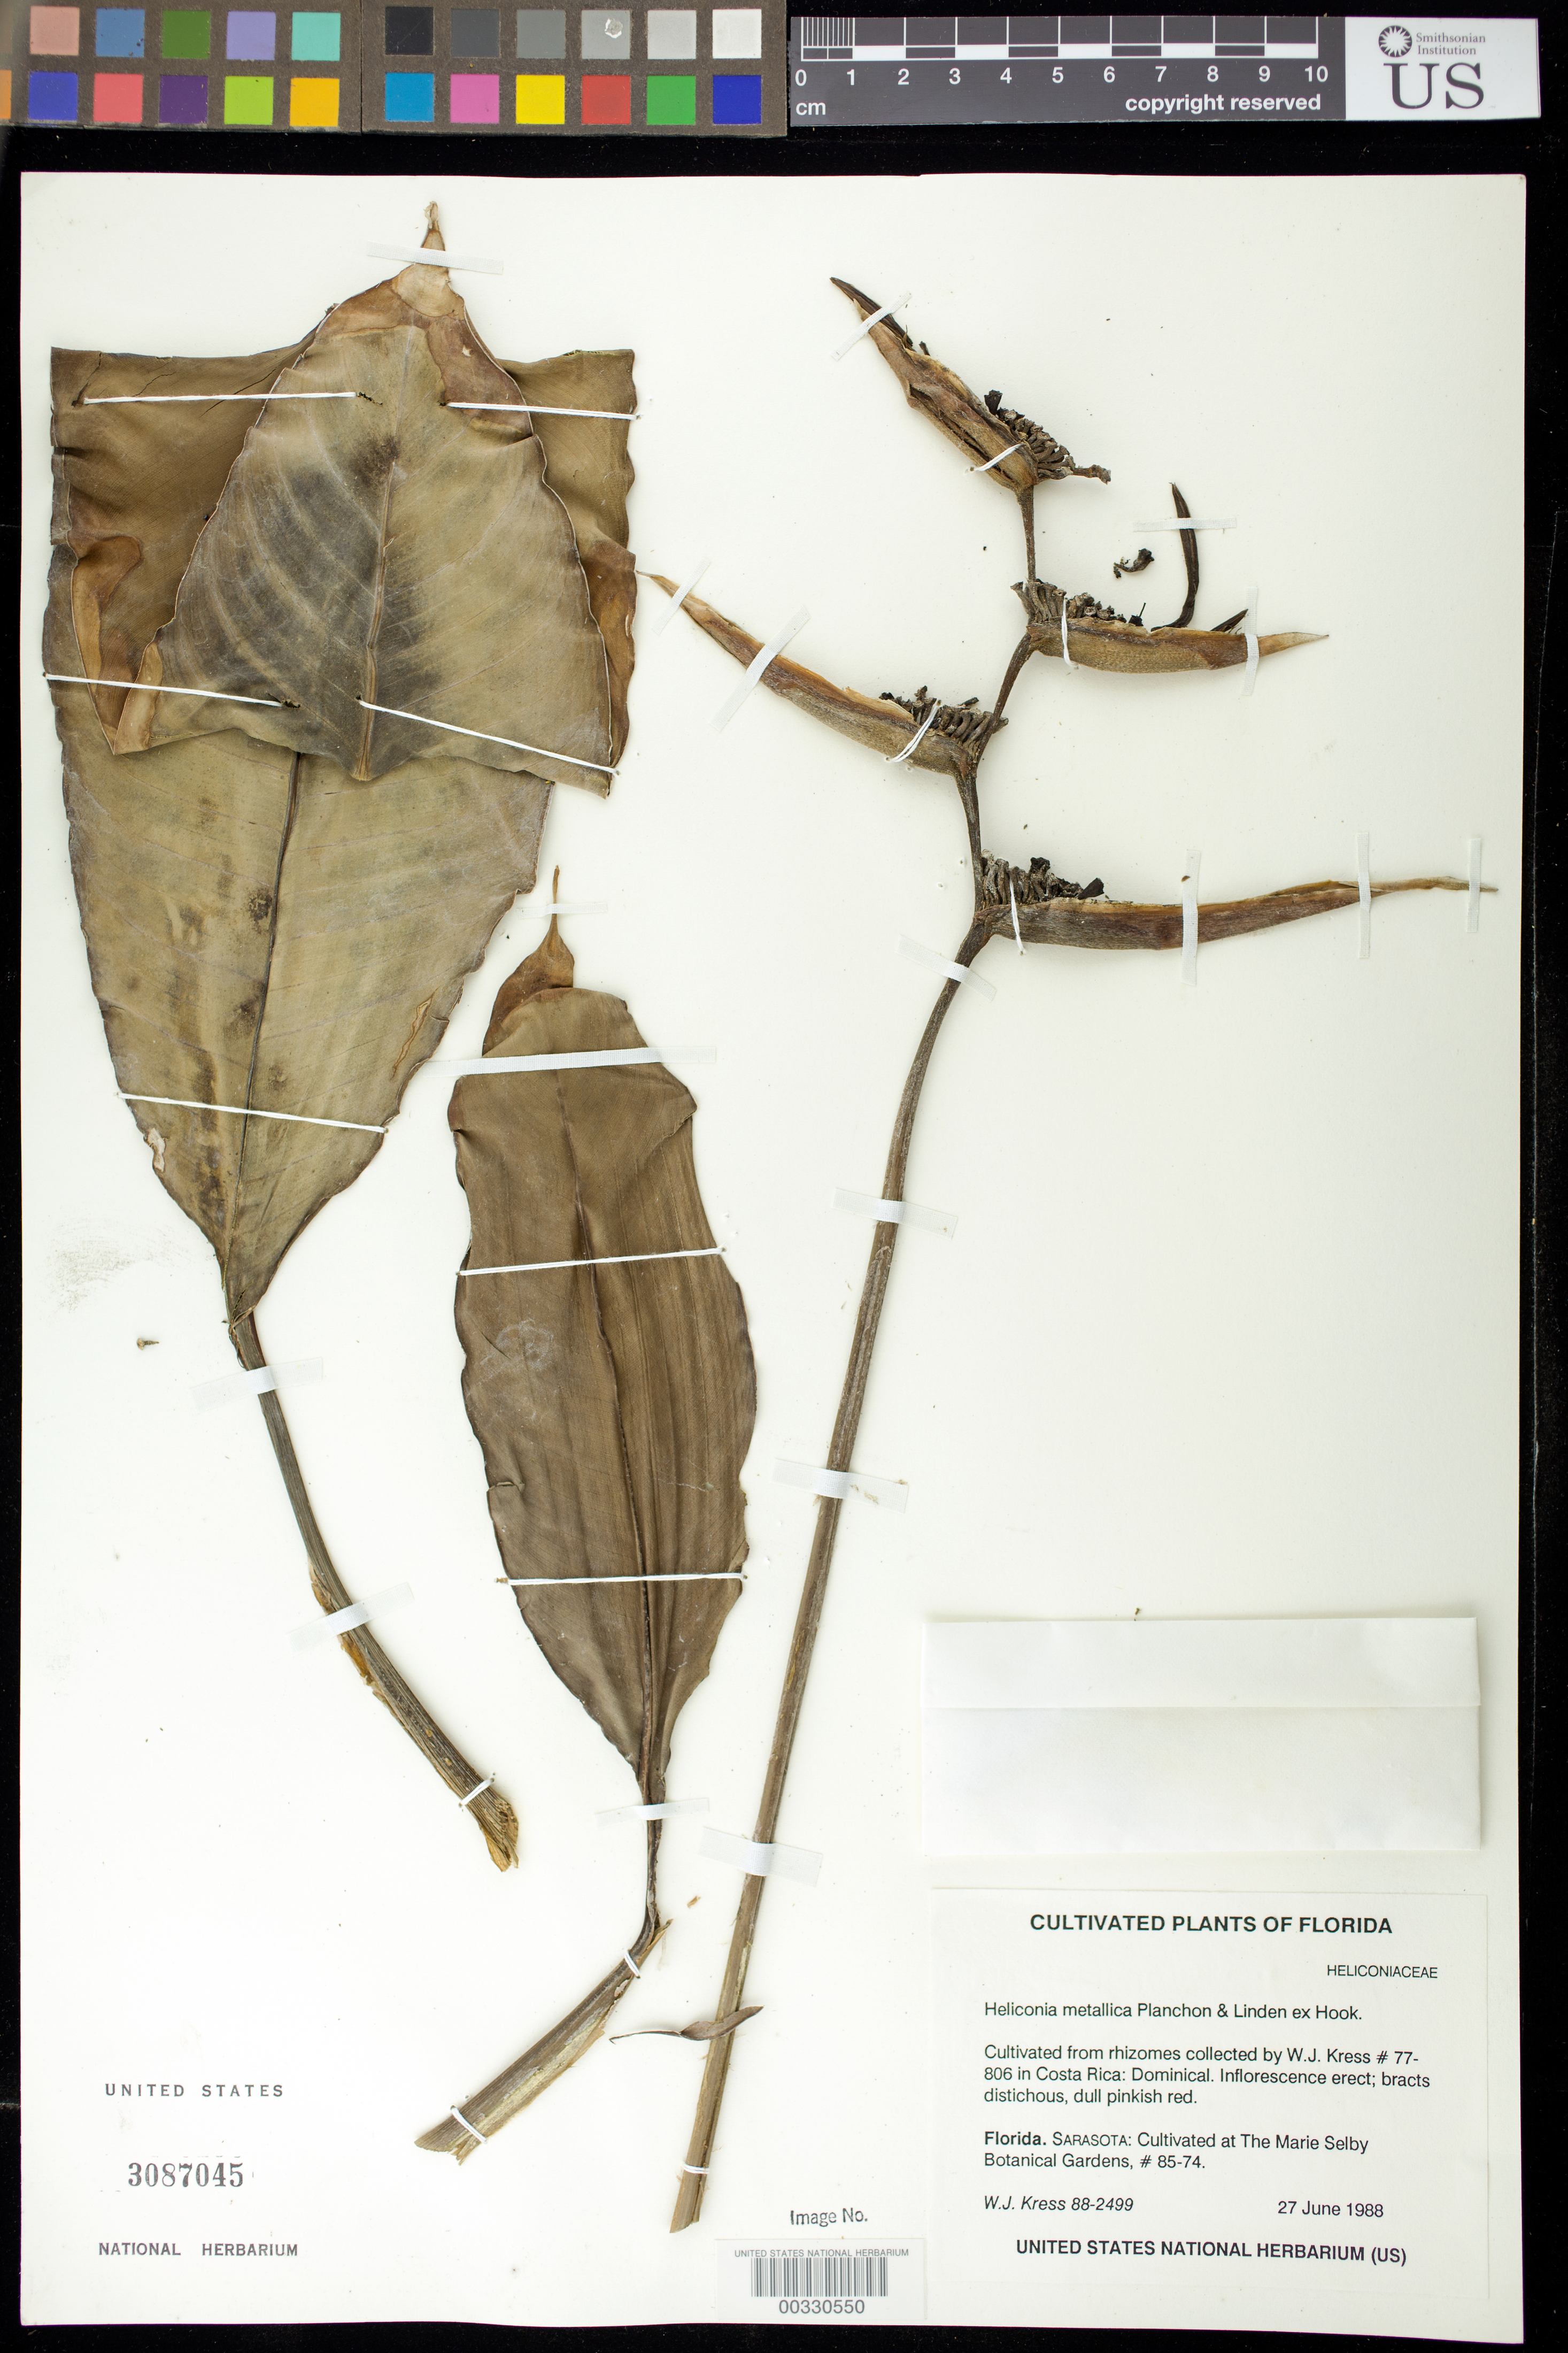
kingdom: Plantae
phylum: Tracheophyta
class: Liliopsida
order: Zingiberales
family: Heliconiaceae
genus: Heliconia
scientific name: Heliconia metallica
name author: Planch. & Linden ex Hook.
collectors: W. J. Kress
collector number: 88-2499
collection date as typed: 27 Jun 1988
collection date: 1988-06-27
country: Costa Rica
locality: Dominical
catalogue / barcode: US 3087045